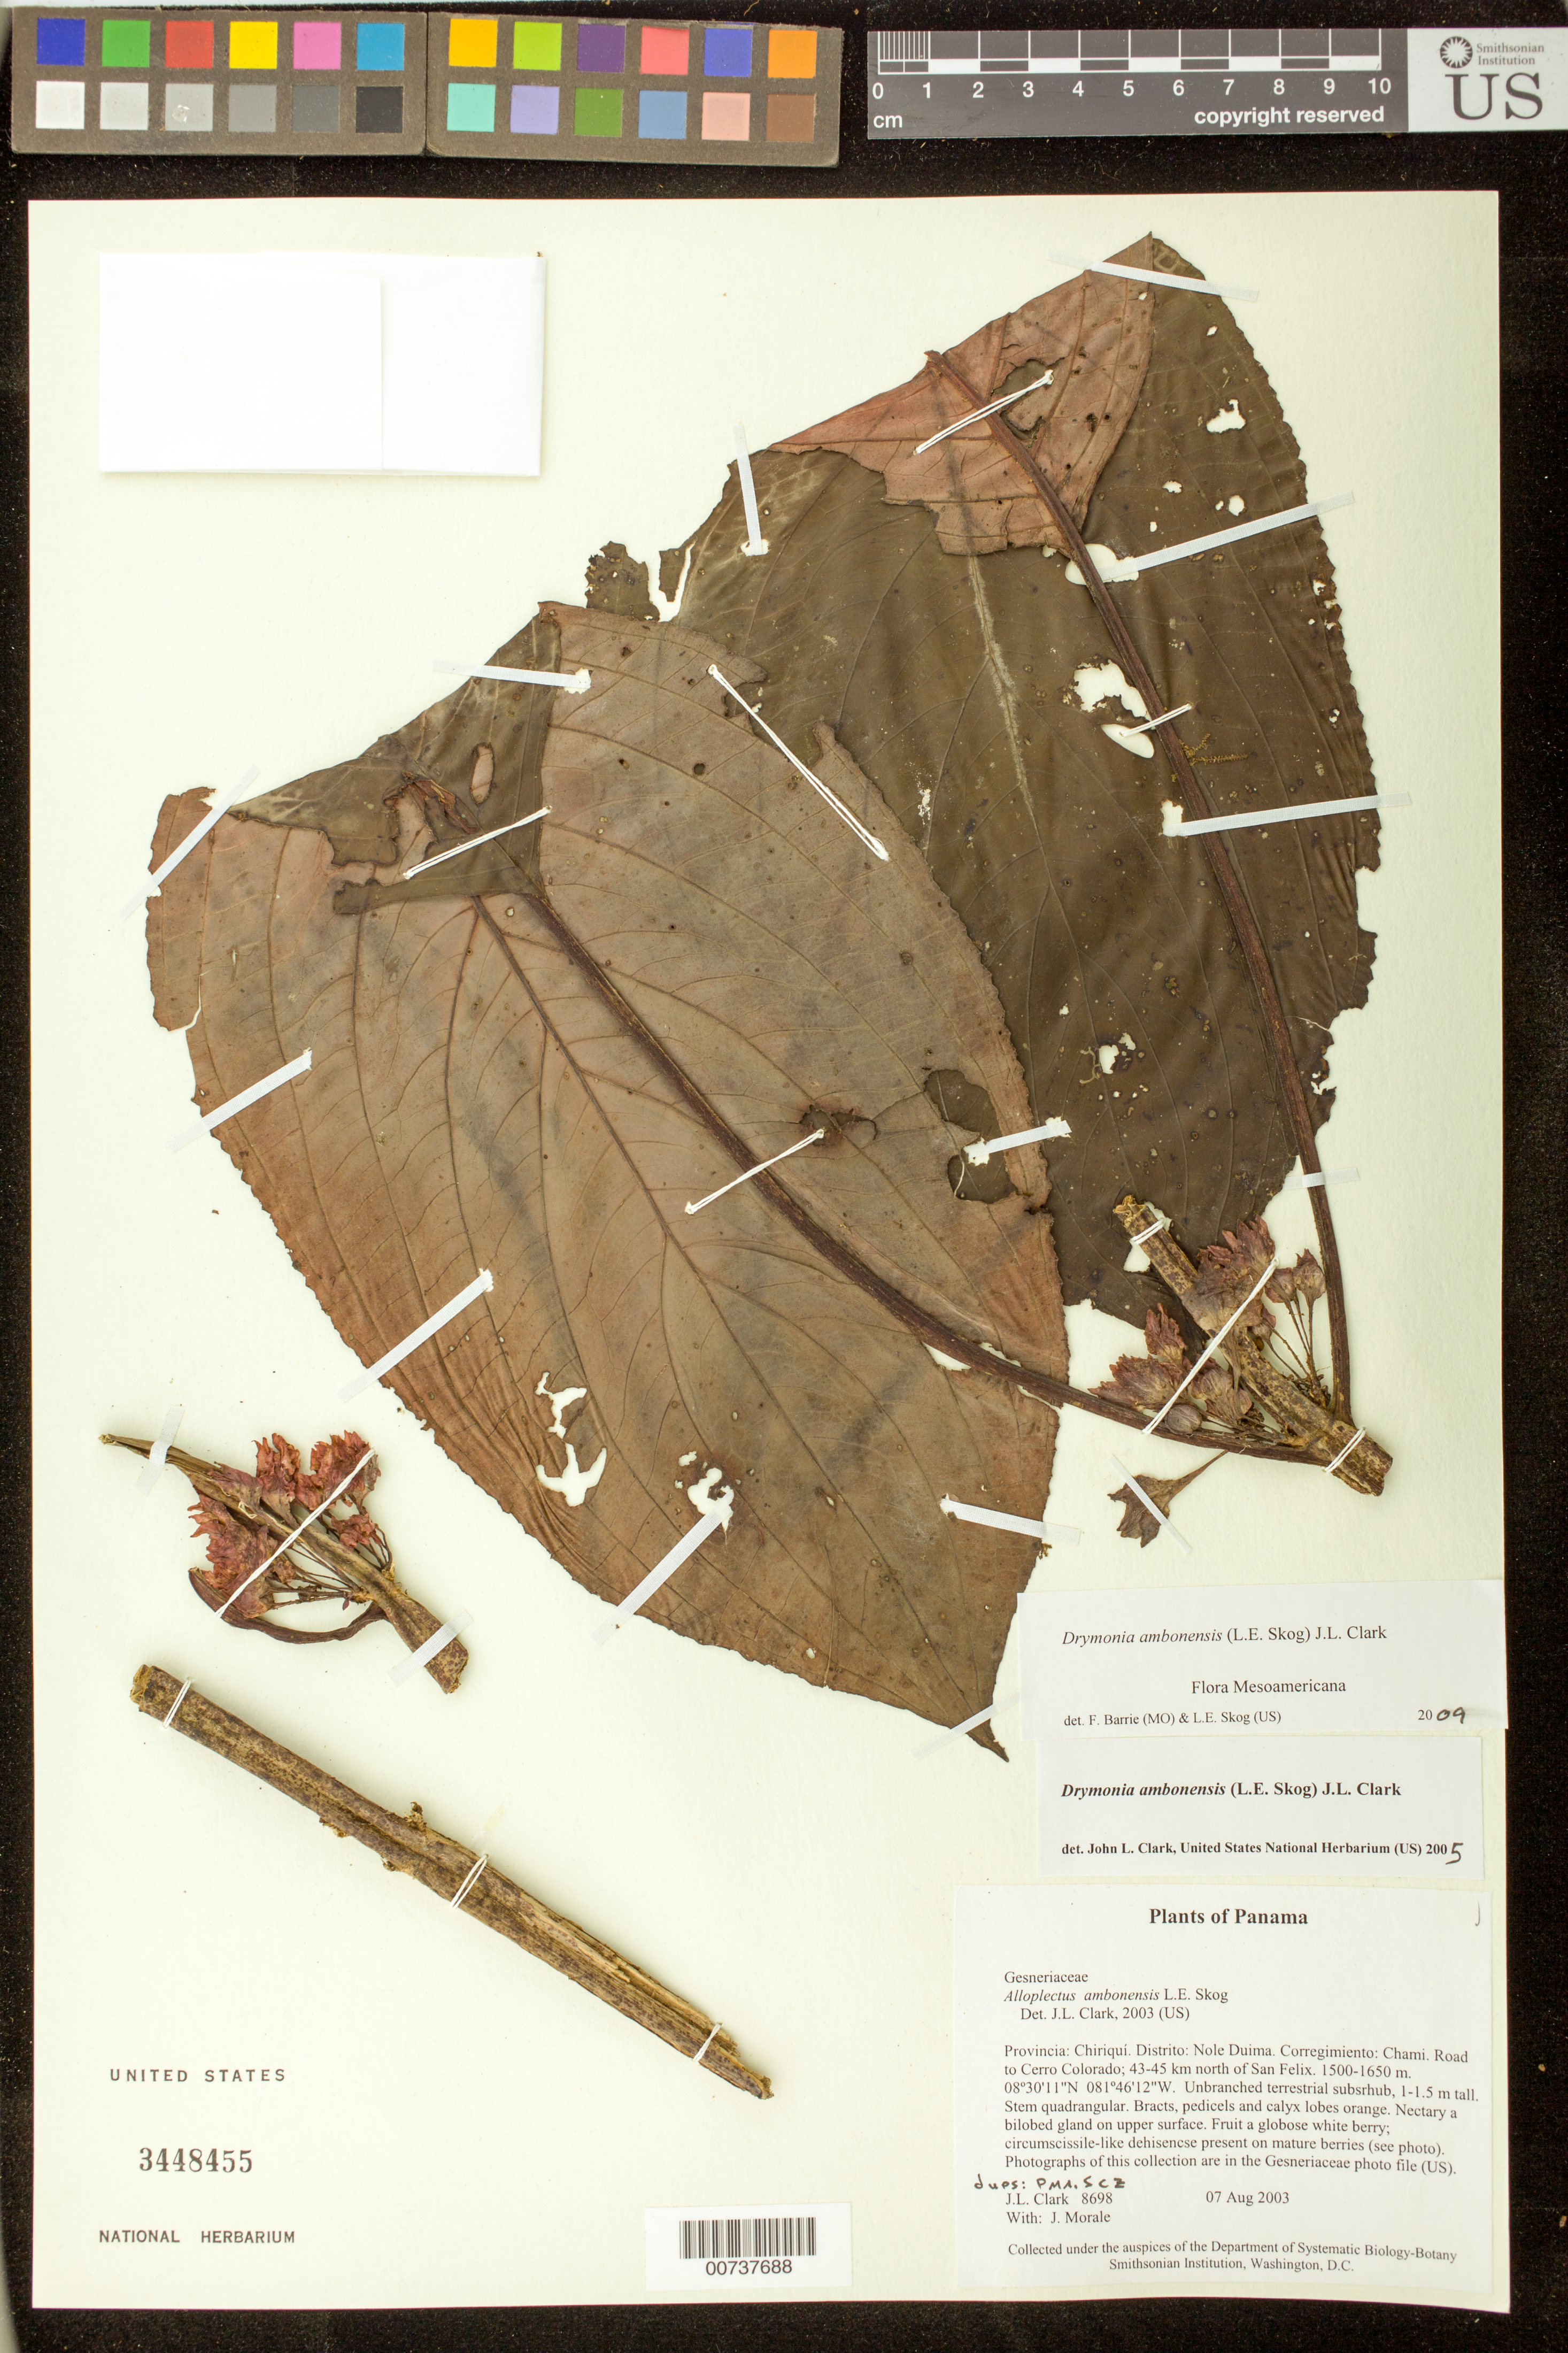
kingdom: Plantae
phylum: Tracheophyta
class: Magnoliopsida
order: Lamiales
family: Gesneriaceae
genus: Drymonia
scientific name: Drymonia ambonensis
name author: (L.E. Skog) J.L. Clark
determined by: Clark, J. L., (SEL), The Marie Selby Botanical Garden (UNITED STATES)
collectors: J. L. Clark & J. Morale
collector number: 8698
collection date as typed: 07 Aug 2003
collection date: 2003-08-07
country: Panama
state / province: Ngöbe-Buglé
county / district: Nole Düima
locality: Corregimiento: Chami. Road to Cerro Colorado; 43-45 km north of San Felix.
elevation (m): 1500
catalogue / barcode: US 3448455